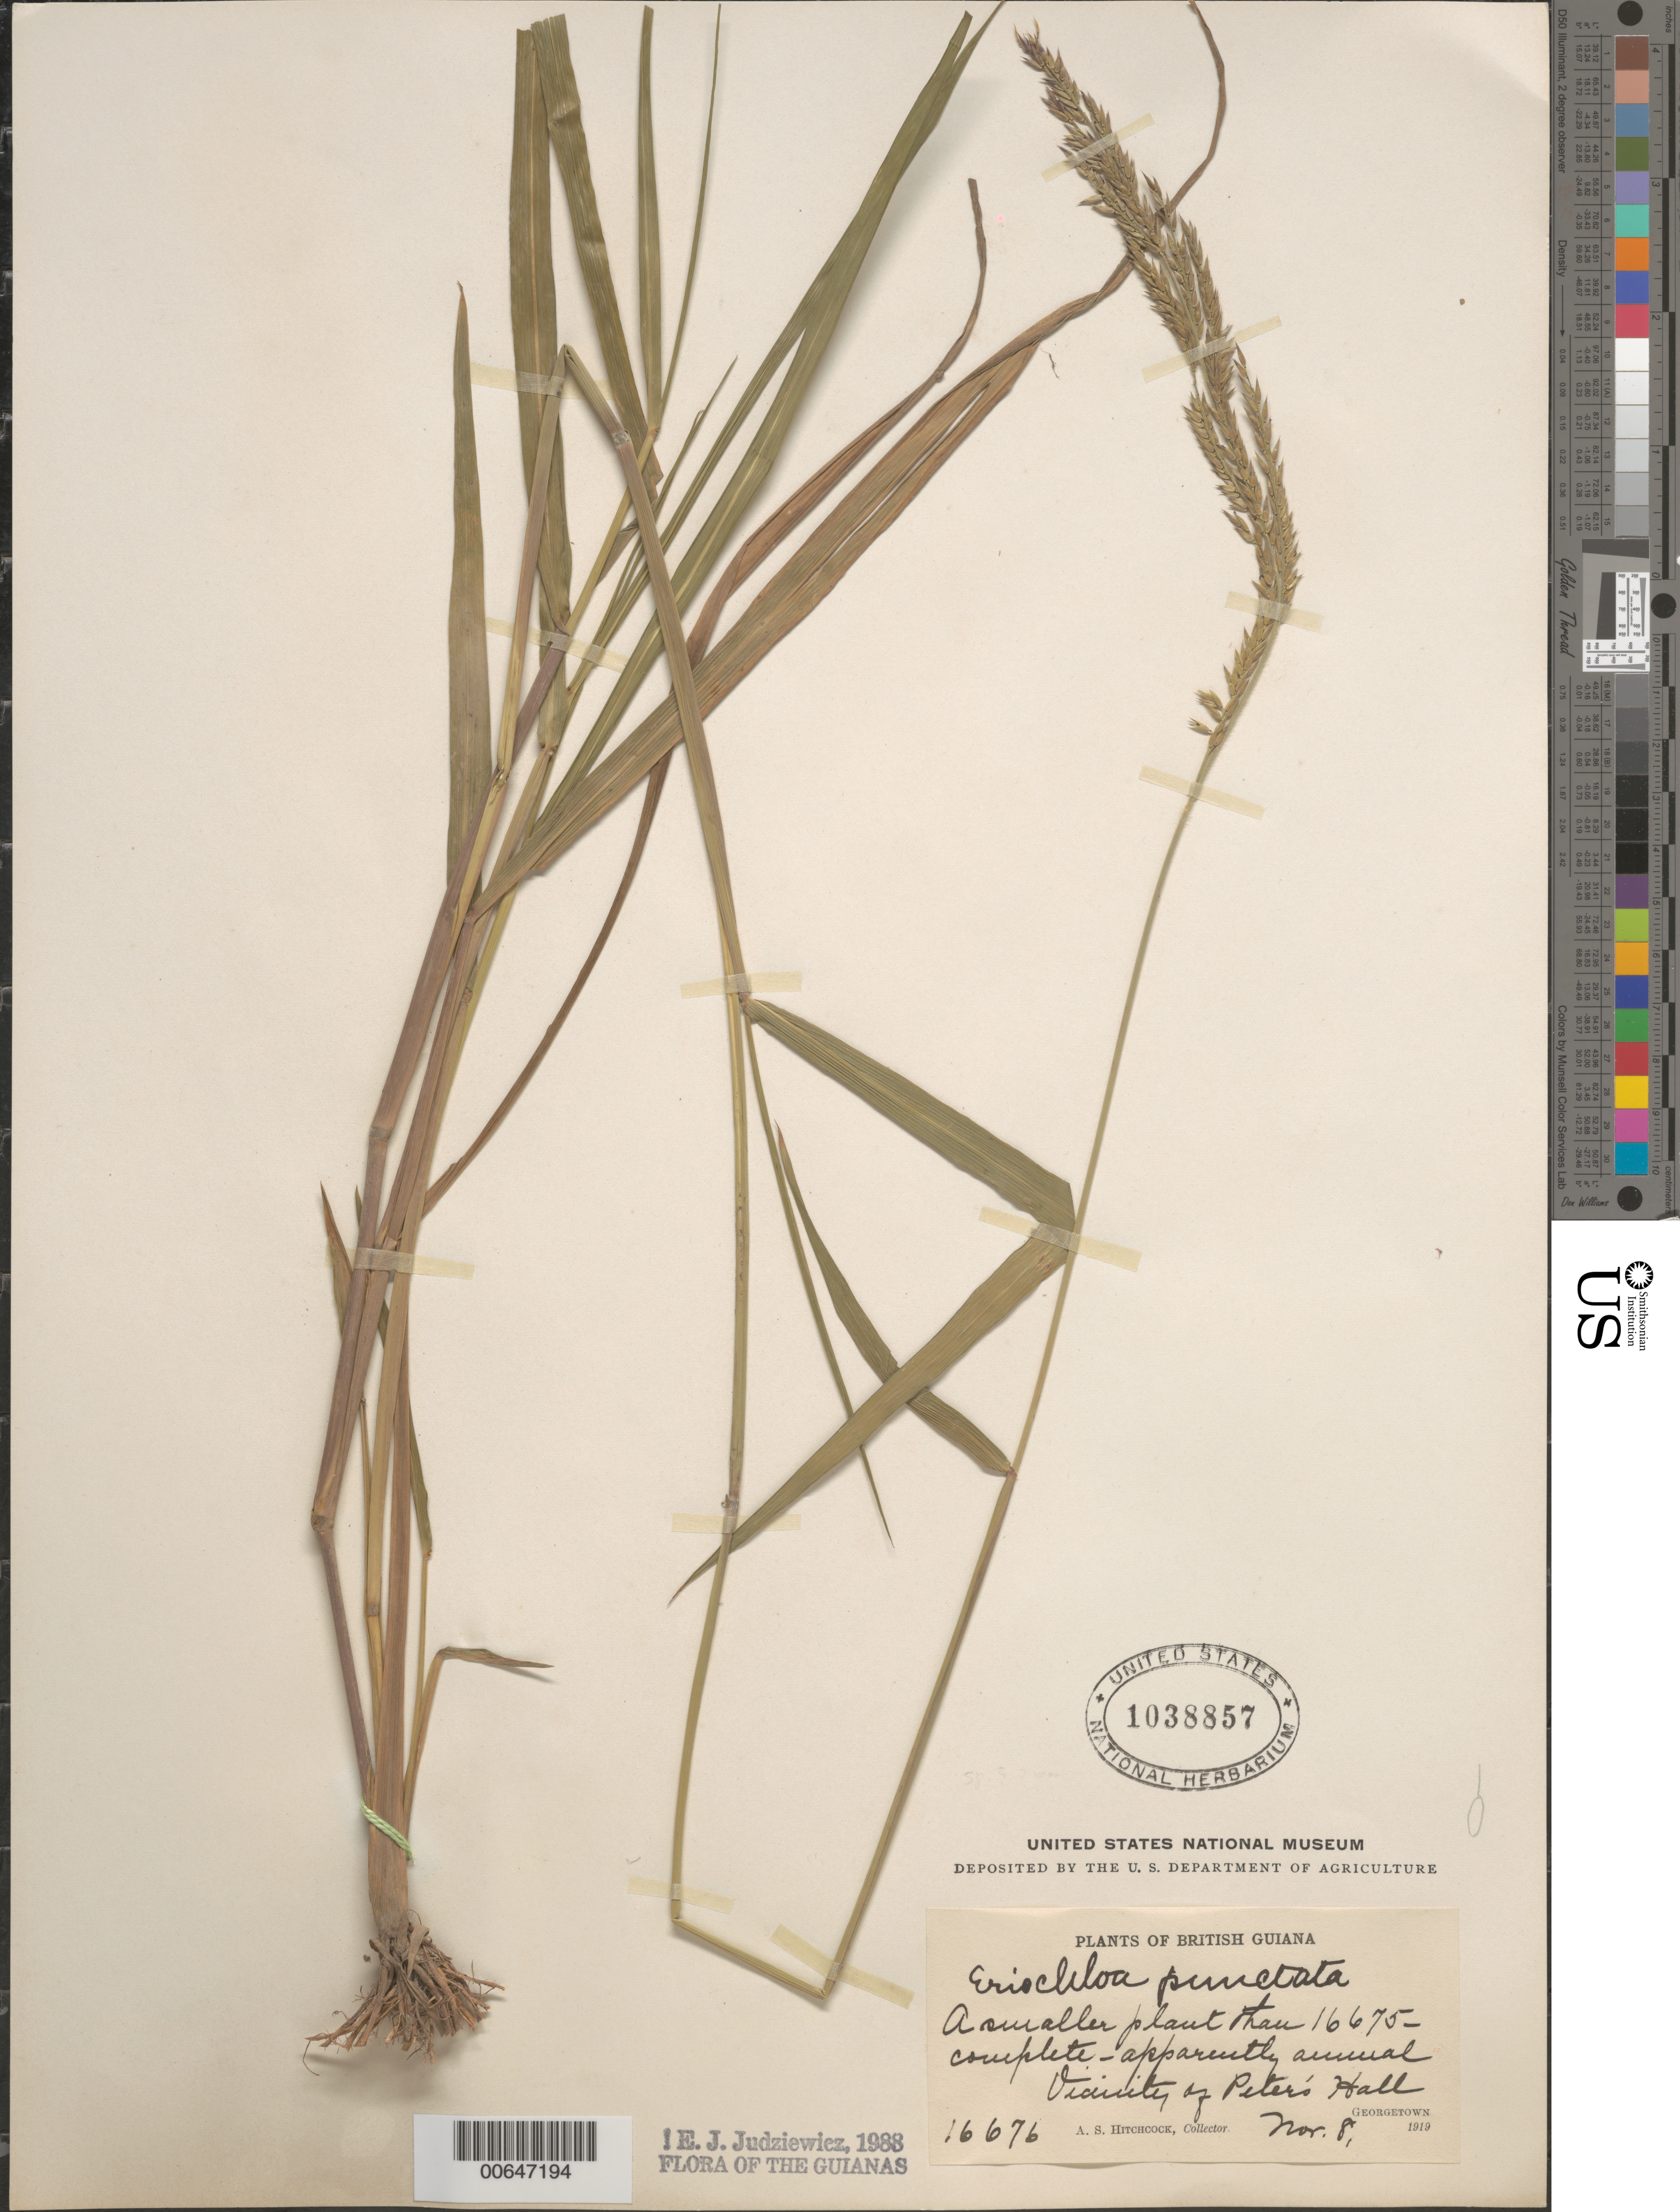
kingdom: Plantae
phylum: Tracheophyta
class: Liliopsida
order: Poales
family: Poaceae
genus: Eriochloa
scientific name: Eriochloa punctata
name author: (L.) Desv. ex Ham.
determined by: Judziewicz, E. J.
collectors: A. S. Hitchcock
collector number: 16676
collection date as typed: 6-Nov-19 to 10-Nov-19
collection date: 1919-11-06/1919-11-10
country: Guyana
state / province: Demerara-Mahaica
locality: Georgetown, vic. of Peter's Hall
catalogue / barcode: US 1038857